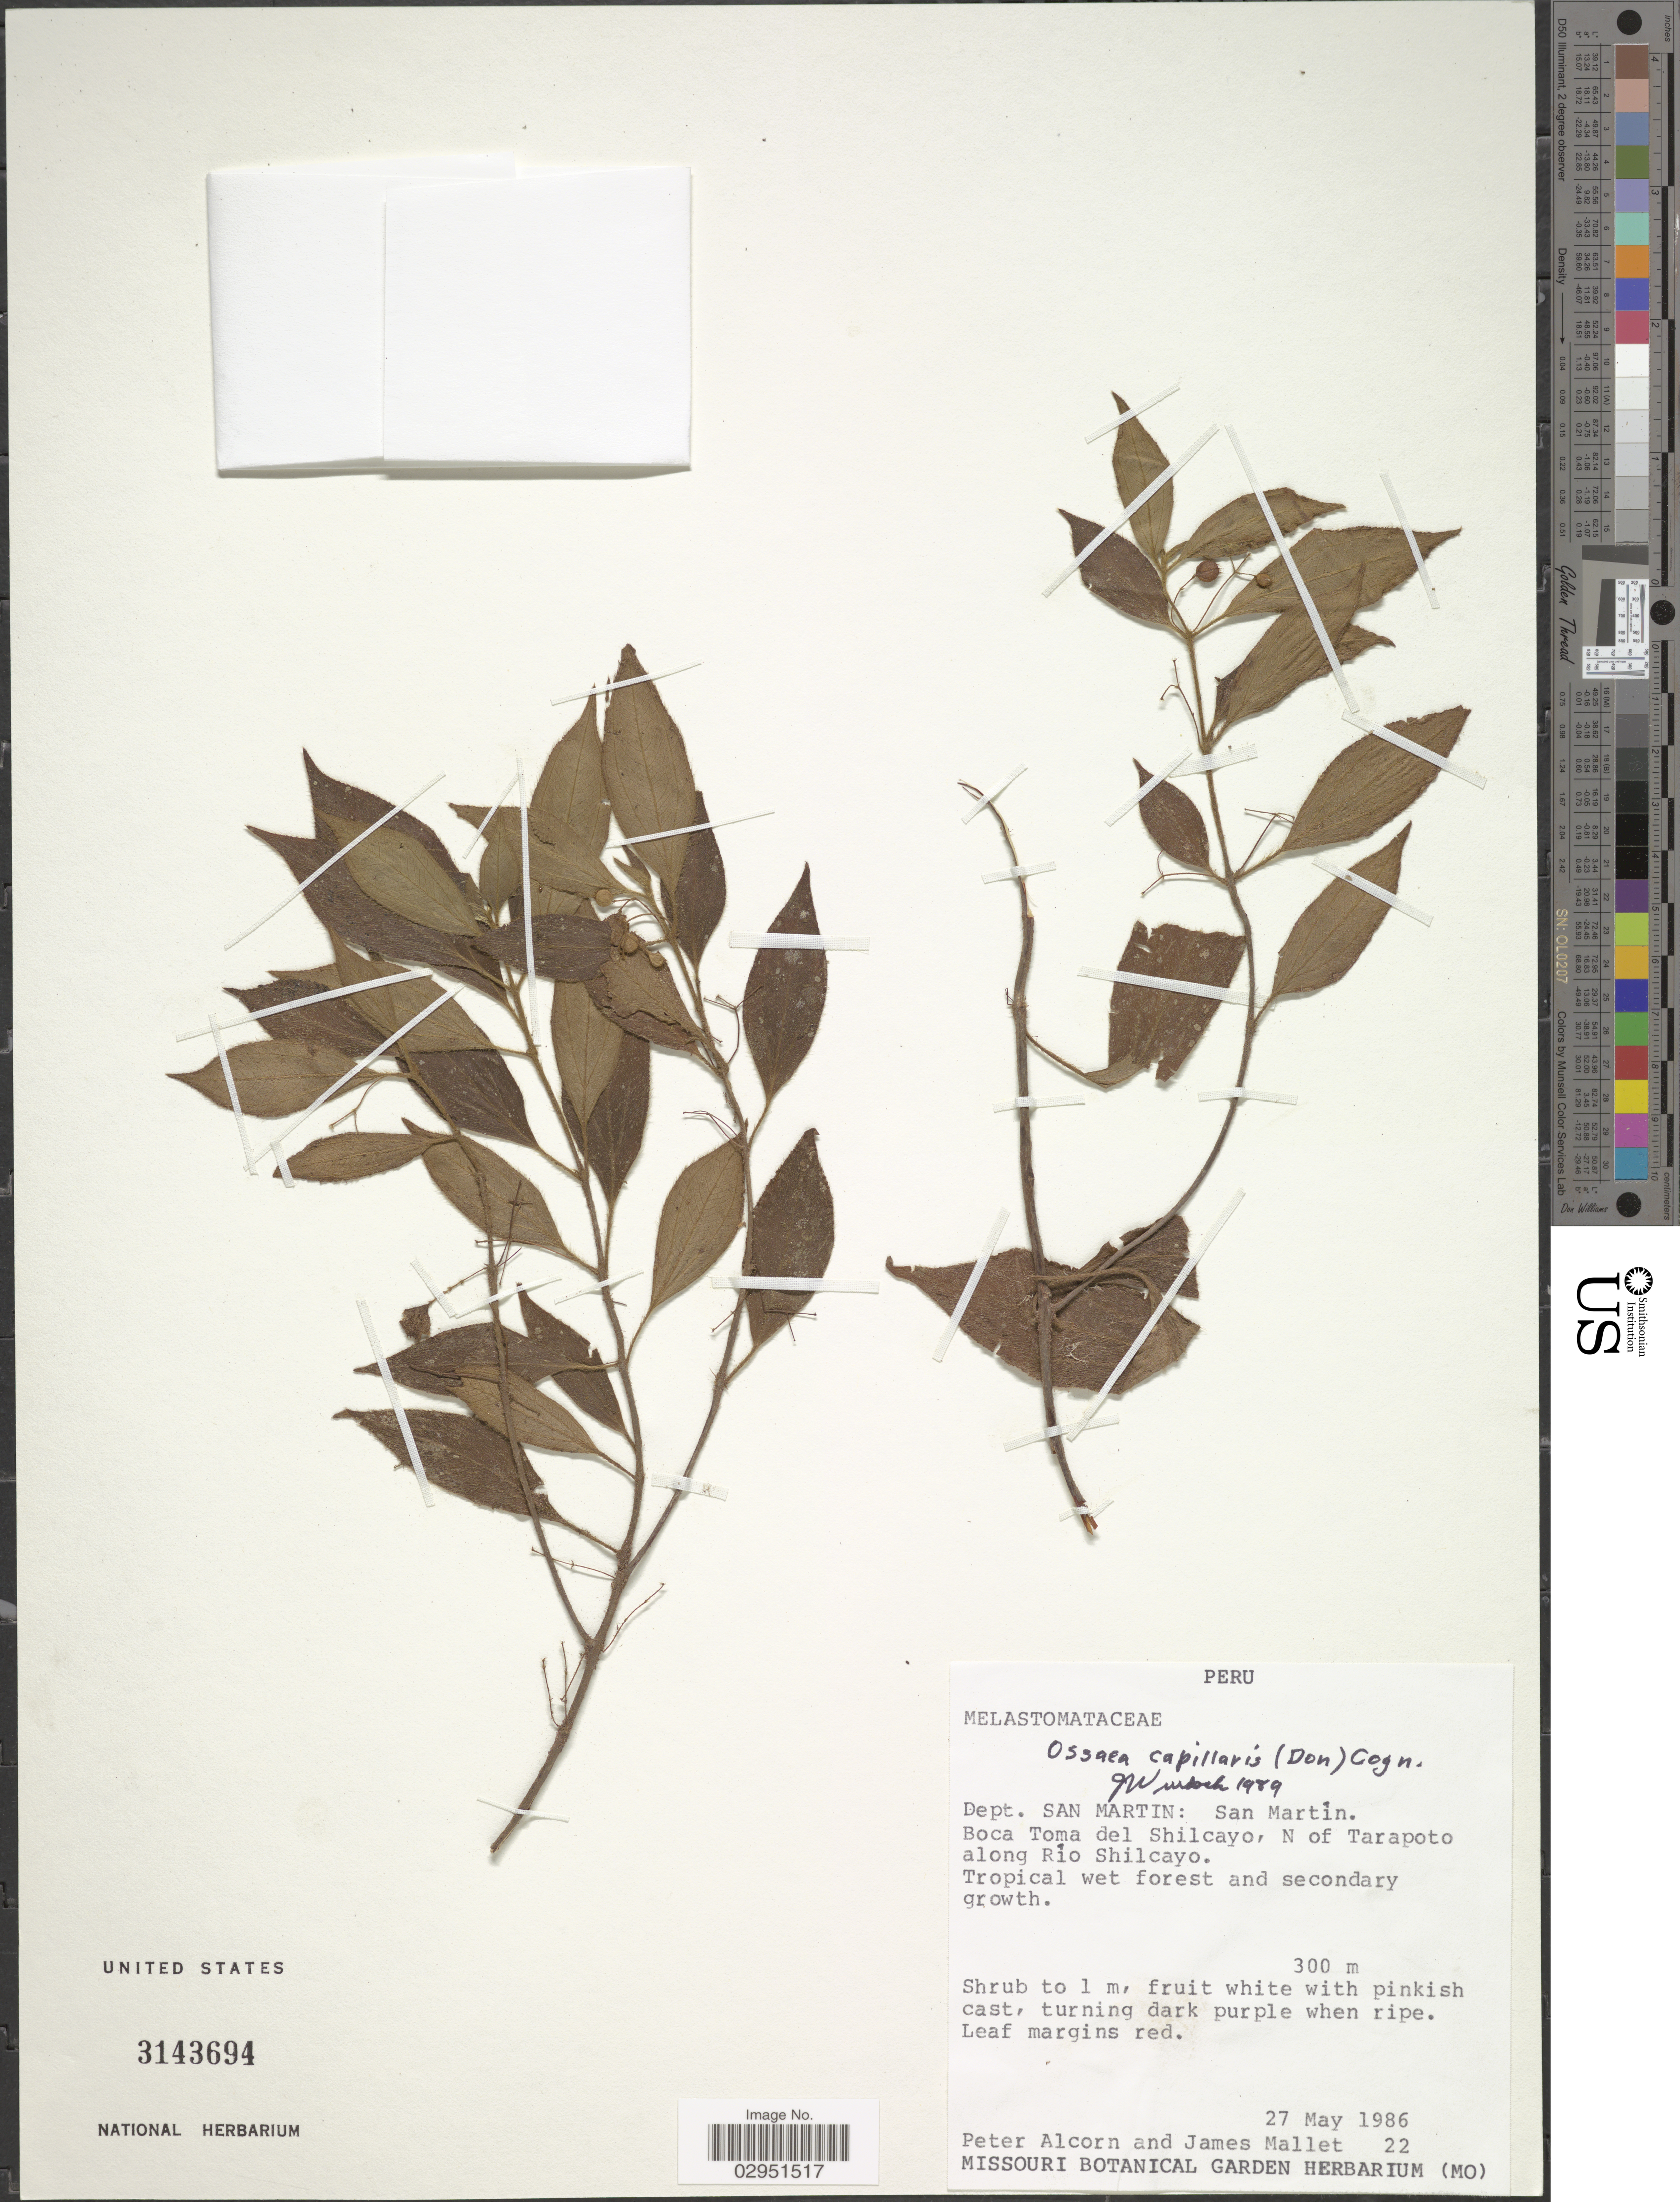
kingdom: Plantae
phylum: Tracheophyta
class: Magnoliopsida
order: Myrtales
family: Melastomataceae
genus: Ossaea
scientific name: Ossaea capillaris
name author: (D. Don) Cogn.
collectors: P. Alcorn & J. Mallet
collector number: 22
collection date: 1986-05-27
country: Peru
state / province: San Martín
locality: Dept. San Martin: San Martín. Boca Toma del Shilcayo, N of Tarapoto along Río Shilcayo.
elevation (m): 300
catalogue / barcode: US 3143694